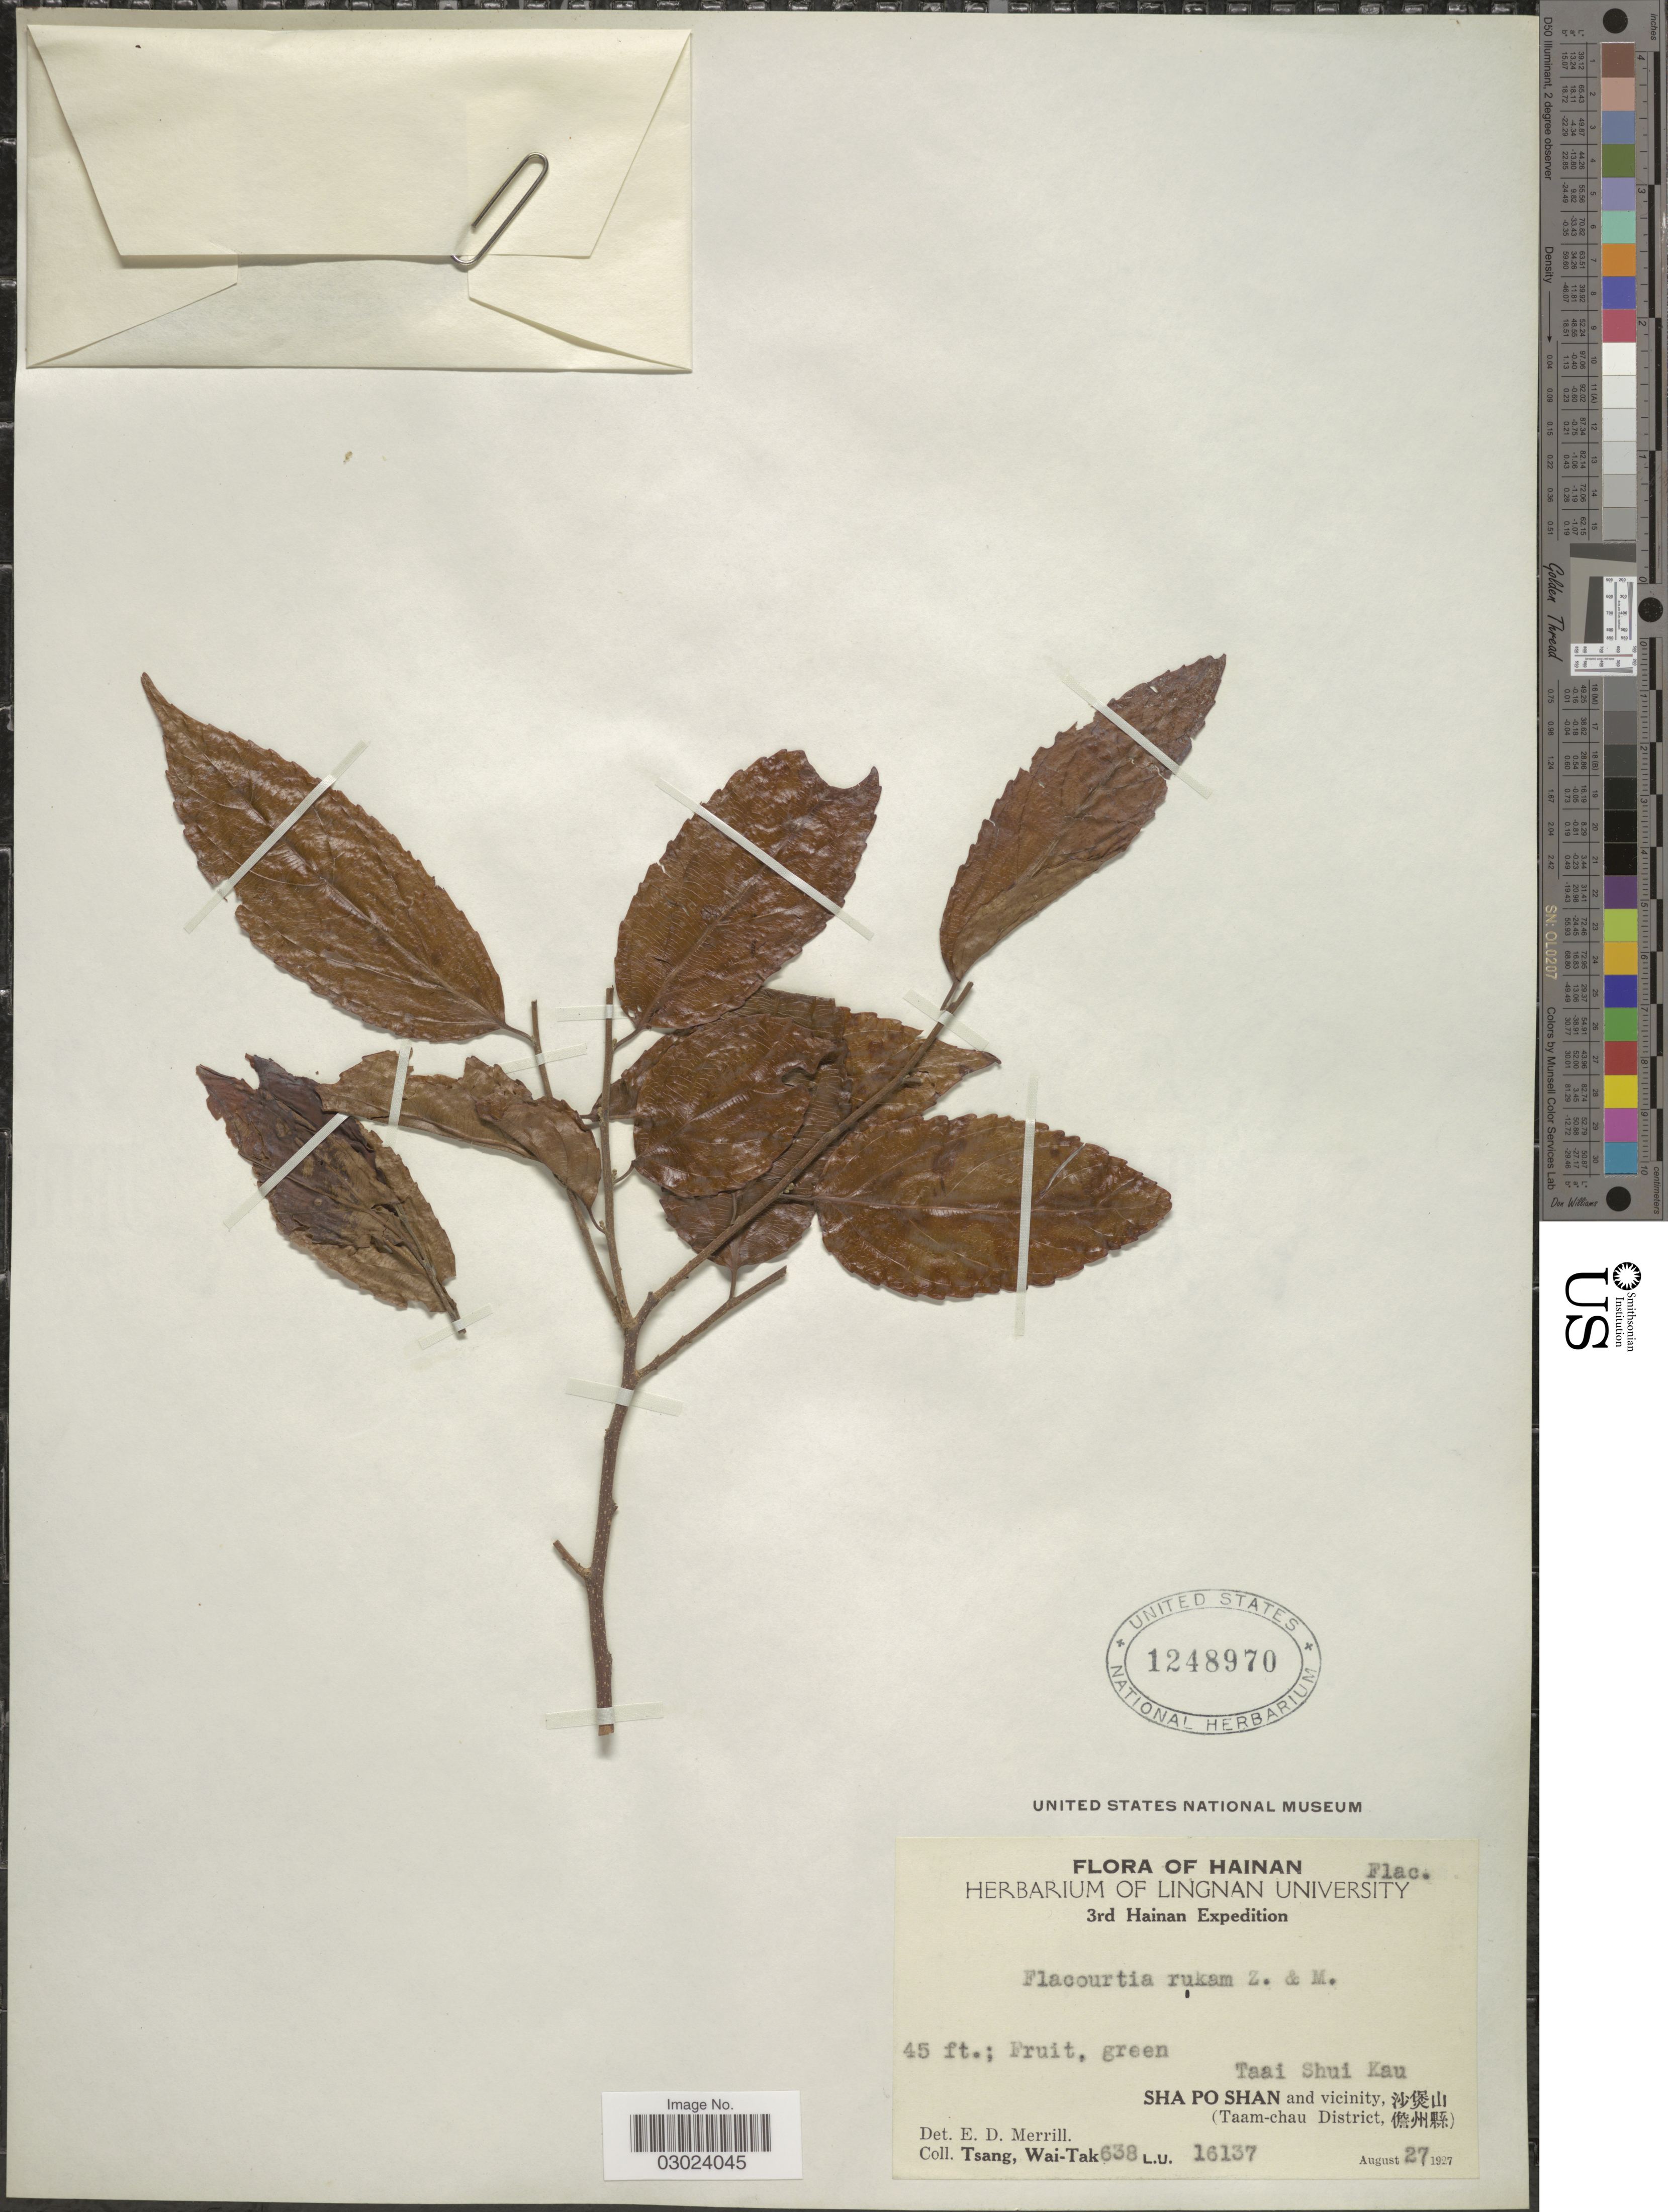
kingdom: Plantae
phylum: Tracheophyta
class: Magnoliopsida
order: Malpighiales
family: Salicaceae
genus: Flacourtia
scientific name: Flacourtia rukam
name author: Zoll. & Moritzi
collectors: W. T. Tsang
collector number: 638/ L.U.16137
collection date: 1927-08-27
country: China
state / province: Hainan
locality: Taai Shui Kau. Sha Po Shan and vicinity, (Taam-chau District).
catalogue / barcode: US 1248970